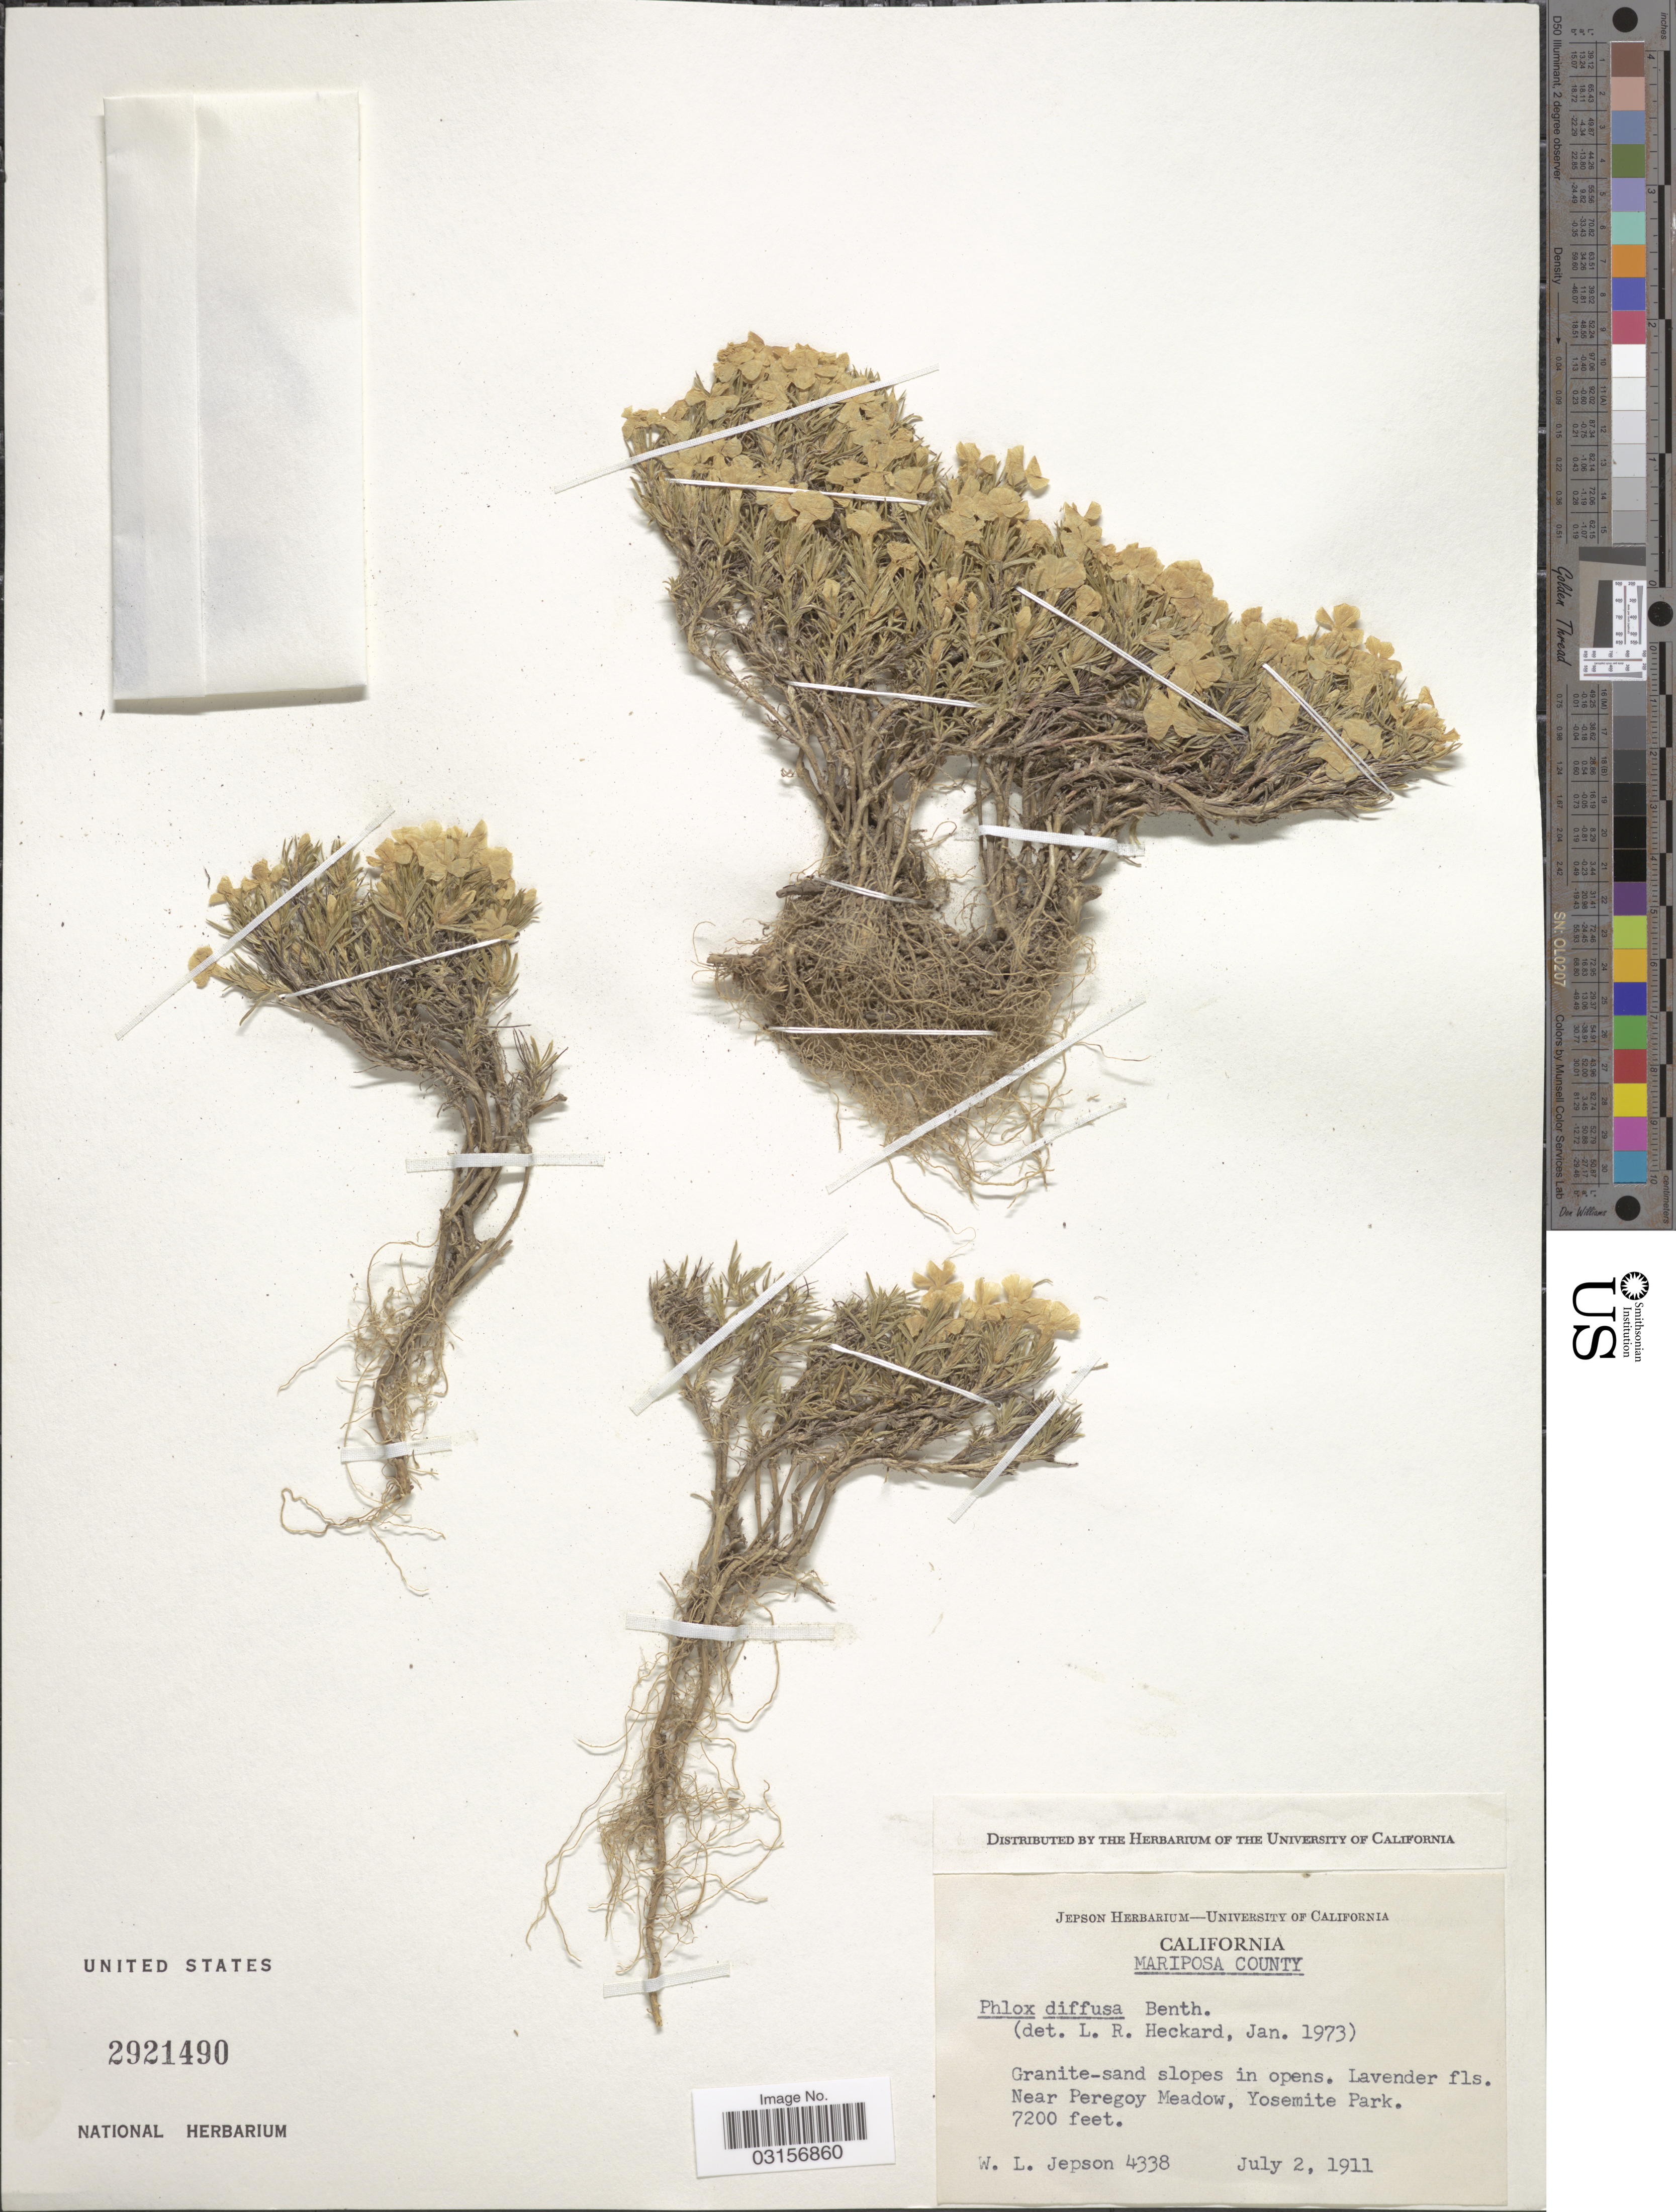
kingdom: Plantae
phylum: Tracheophyta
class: Magnoliopsida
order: Ericales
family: Polemoniaceae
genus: Phlox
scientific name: Phlox diffusa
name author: Benth.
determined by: Mayfield, M. H.; Ferguson, C. J.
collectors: W. L. Jepson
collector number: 4338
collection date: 1911-07-02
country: United States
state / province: California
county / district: Mariposa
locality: Mariposa County, Near Peregoy Meadow, Yosemite Park.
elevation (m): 2195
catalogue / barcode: US 2921490